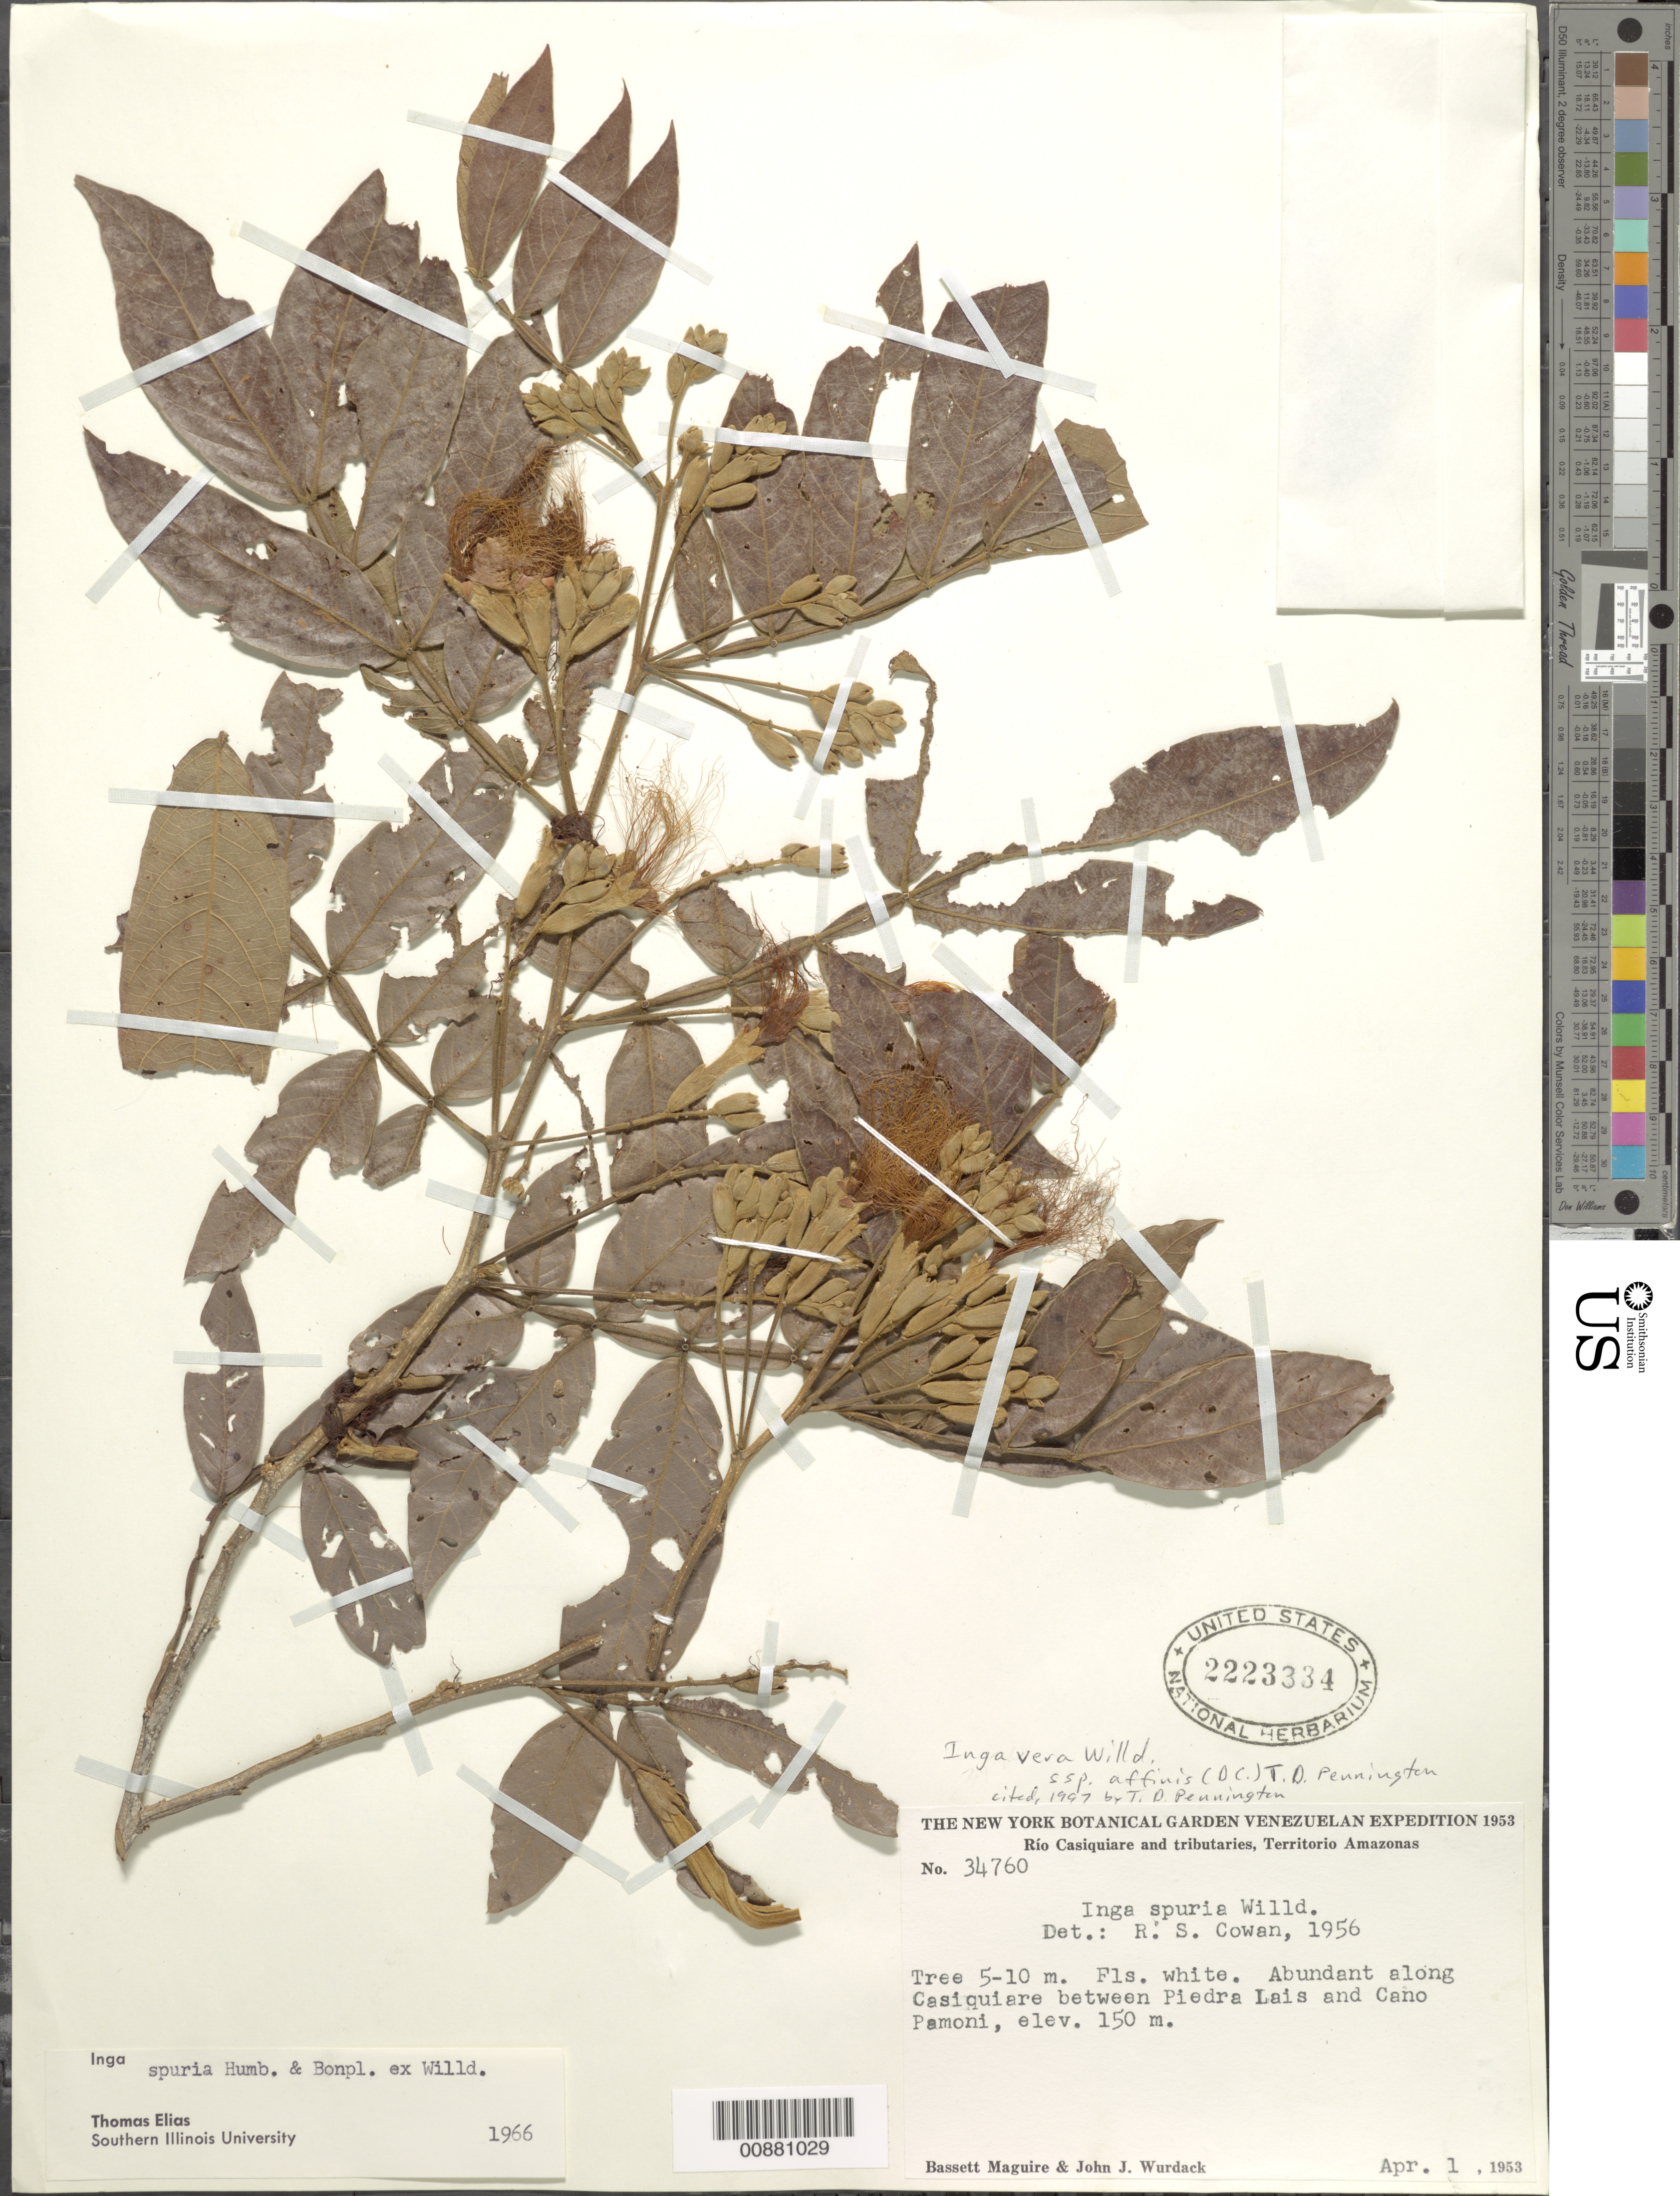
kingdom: Plantae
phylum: Tracheophyta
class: Magnoliopsida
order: Fabales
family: Fabaceae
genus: Inga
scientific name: Inga vera subsp. affinis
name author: (DC.) T.D. Penn.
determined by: Pennington, T. D., (K)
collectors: B. Maguire & J. J. Wurdack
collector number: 34760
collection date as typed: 1-Apr-53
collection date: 1953-04-01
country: Venezuela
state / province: Amazonas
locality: Río Casiquiare, between Piedra Laís and Caño Pamoni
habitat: Along river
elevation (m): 150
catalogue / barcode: US 2223334